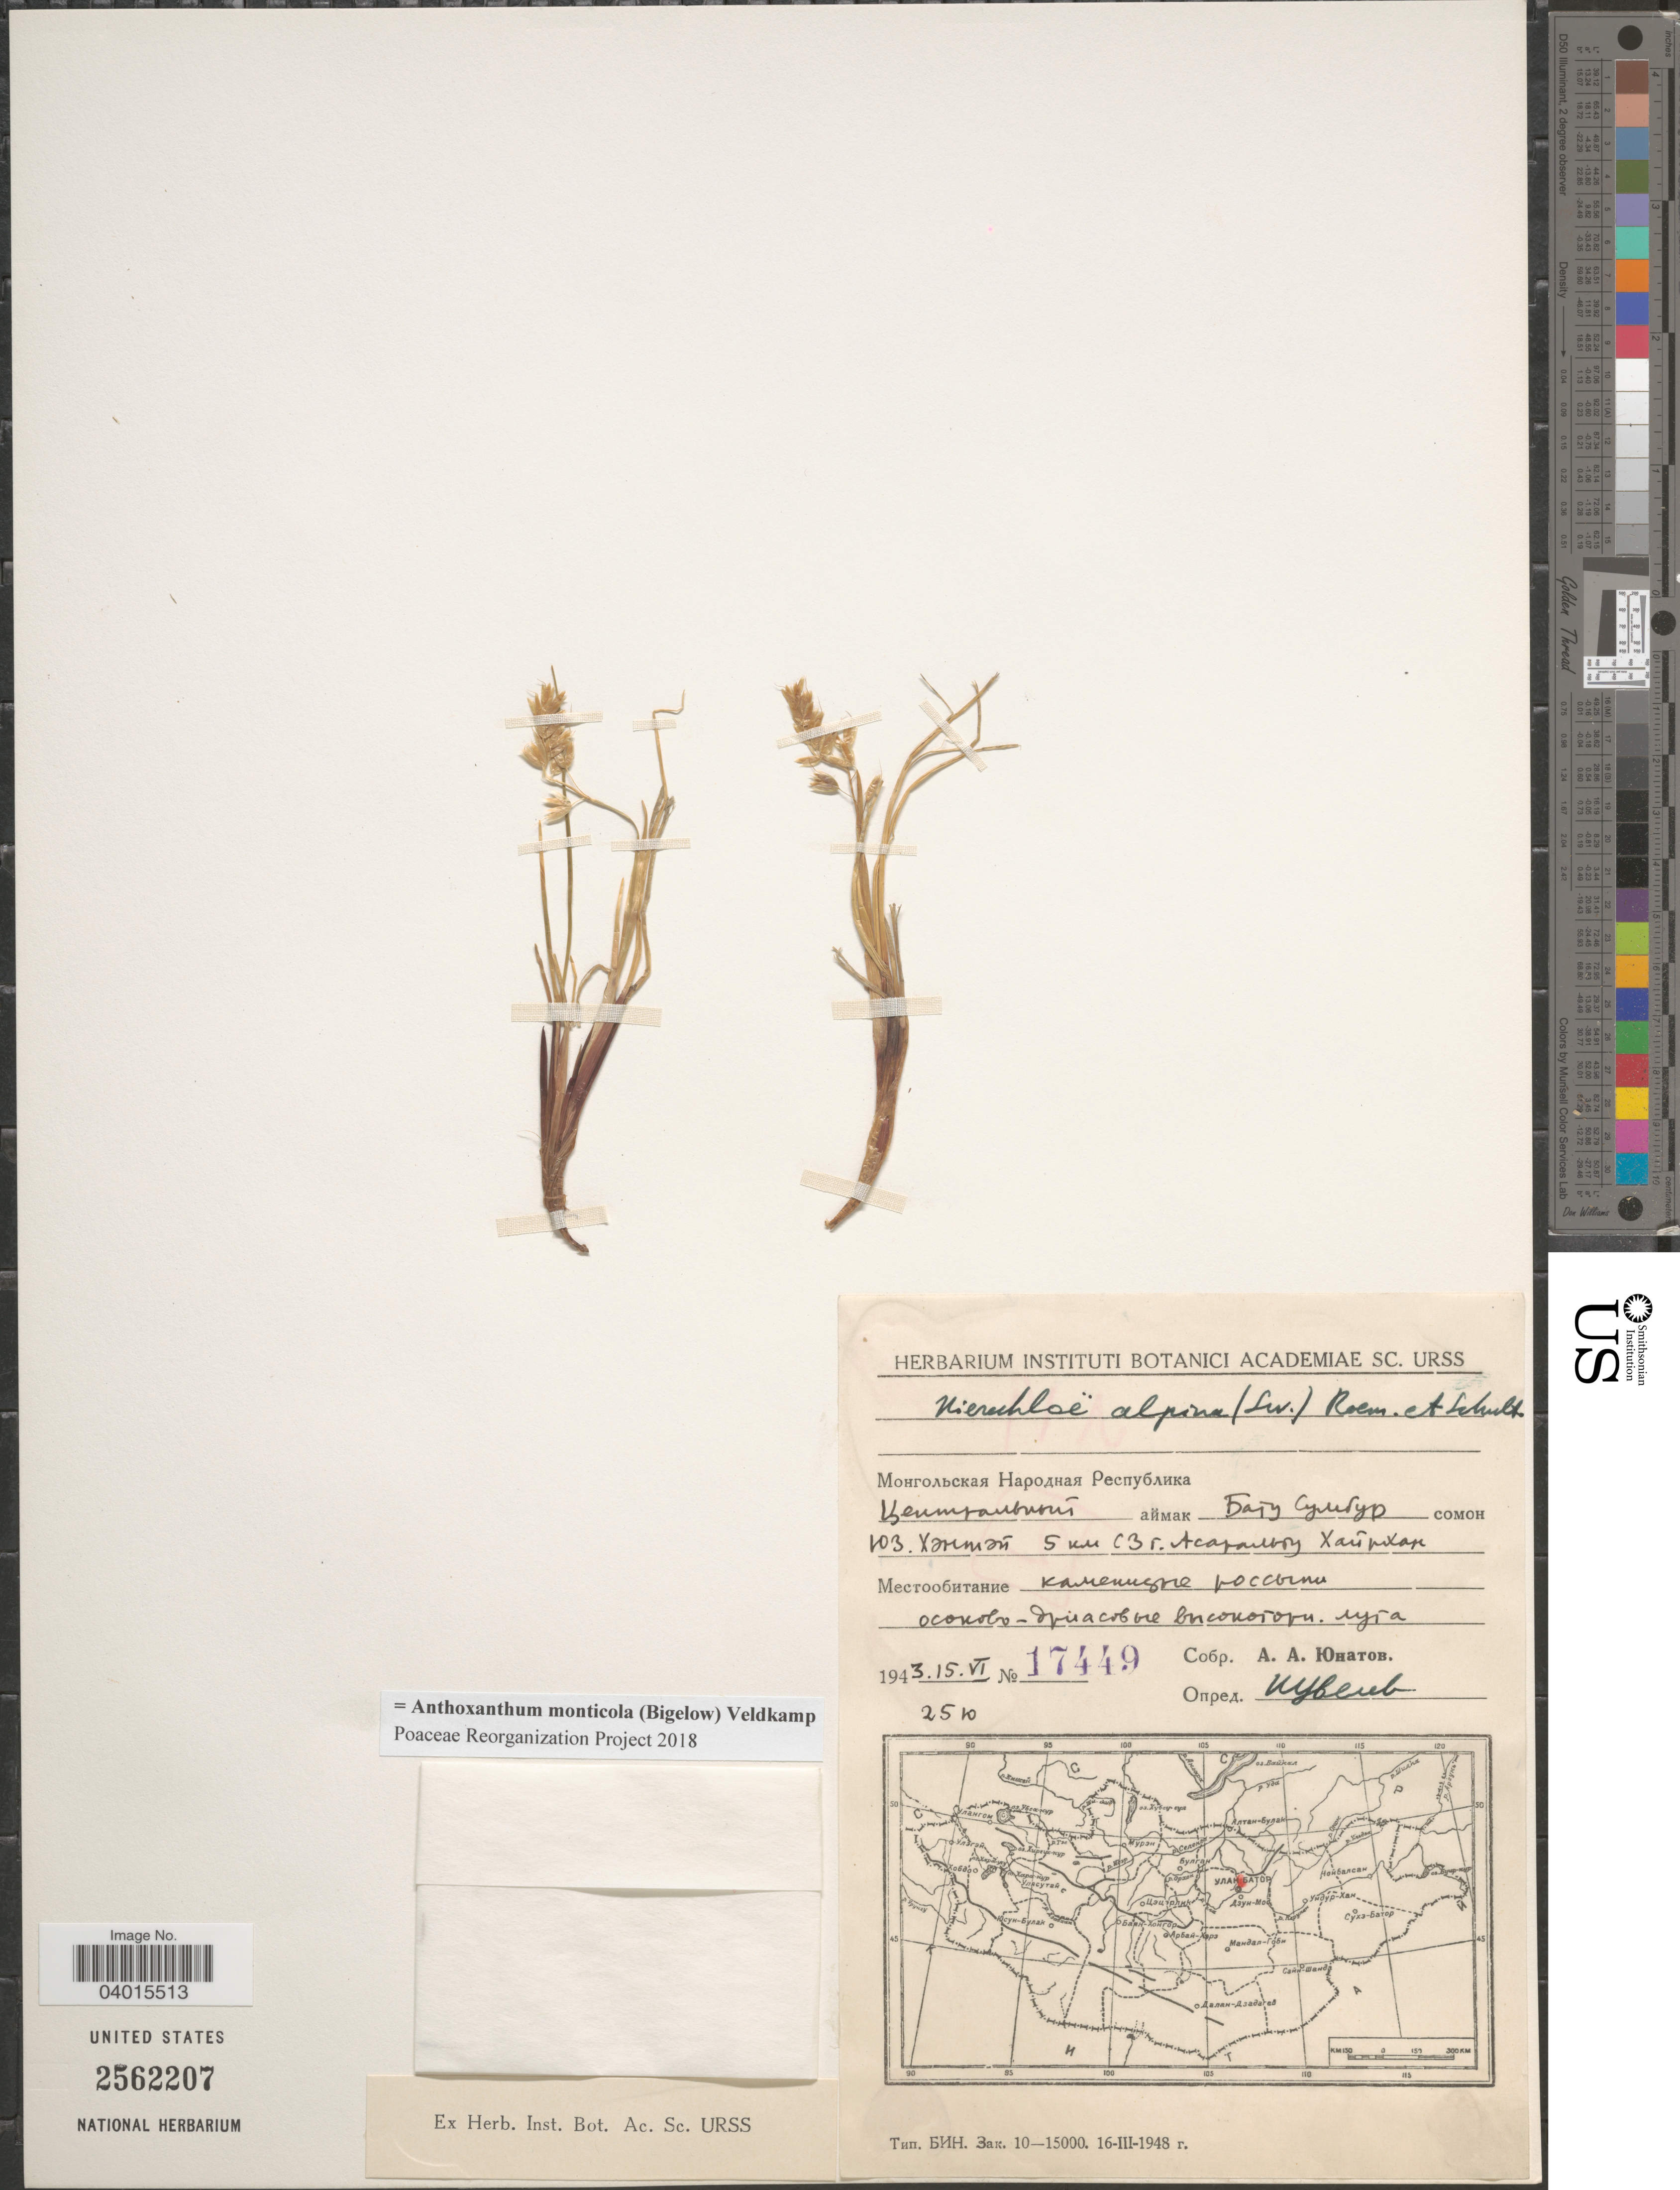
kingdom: Plantae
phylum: Tracheophyta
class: Liliopsida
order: Poales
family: Poaceae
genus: Anthoxanthum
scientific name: Anthoxanthum monticola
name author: (Bigelow) Veldkamp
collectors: A. Unatov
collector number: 17449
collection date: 1943-06-15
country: Mongolia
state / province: Tov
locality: Batsumber District, 5 km NW of Asaraltu Hayrhan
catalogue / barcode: US 2562207